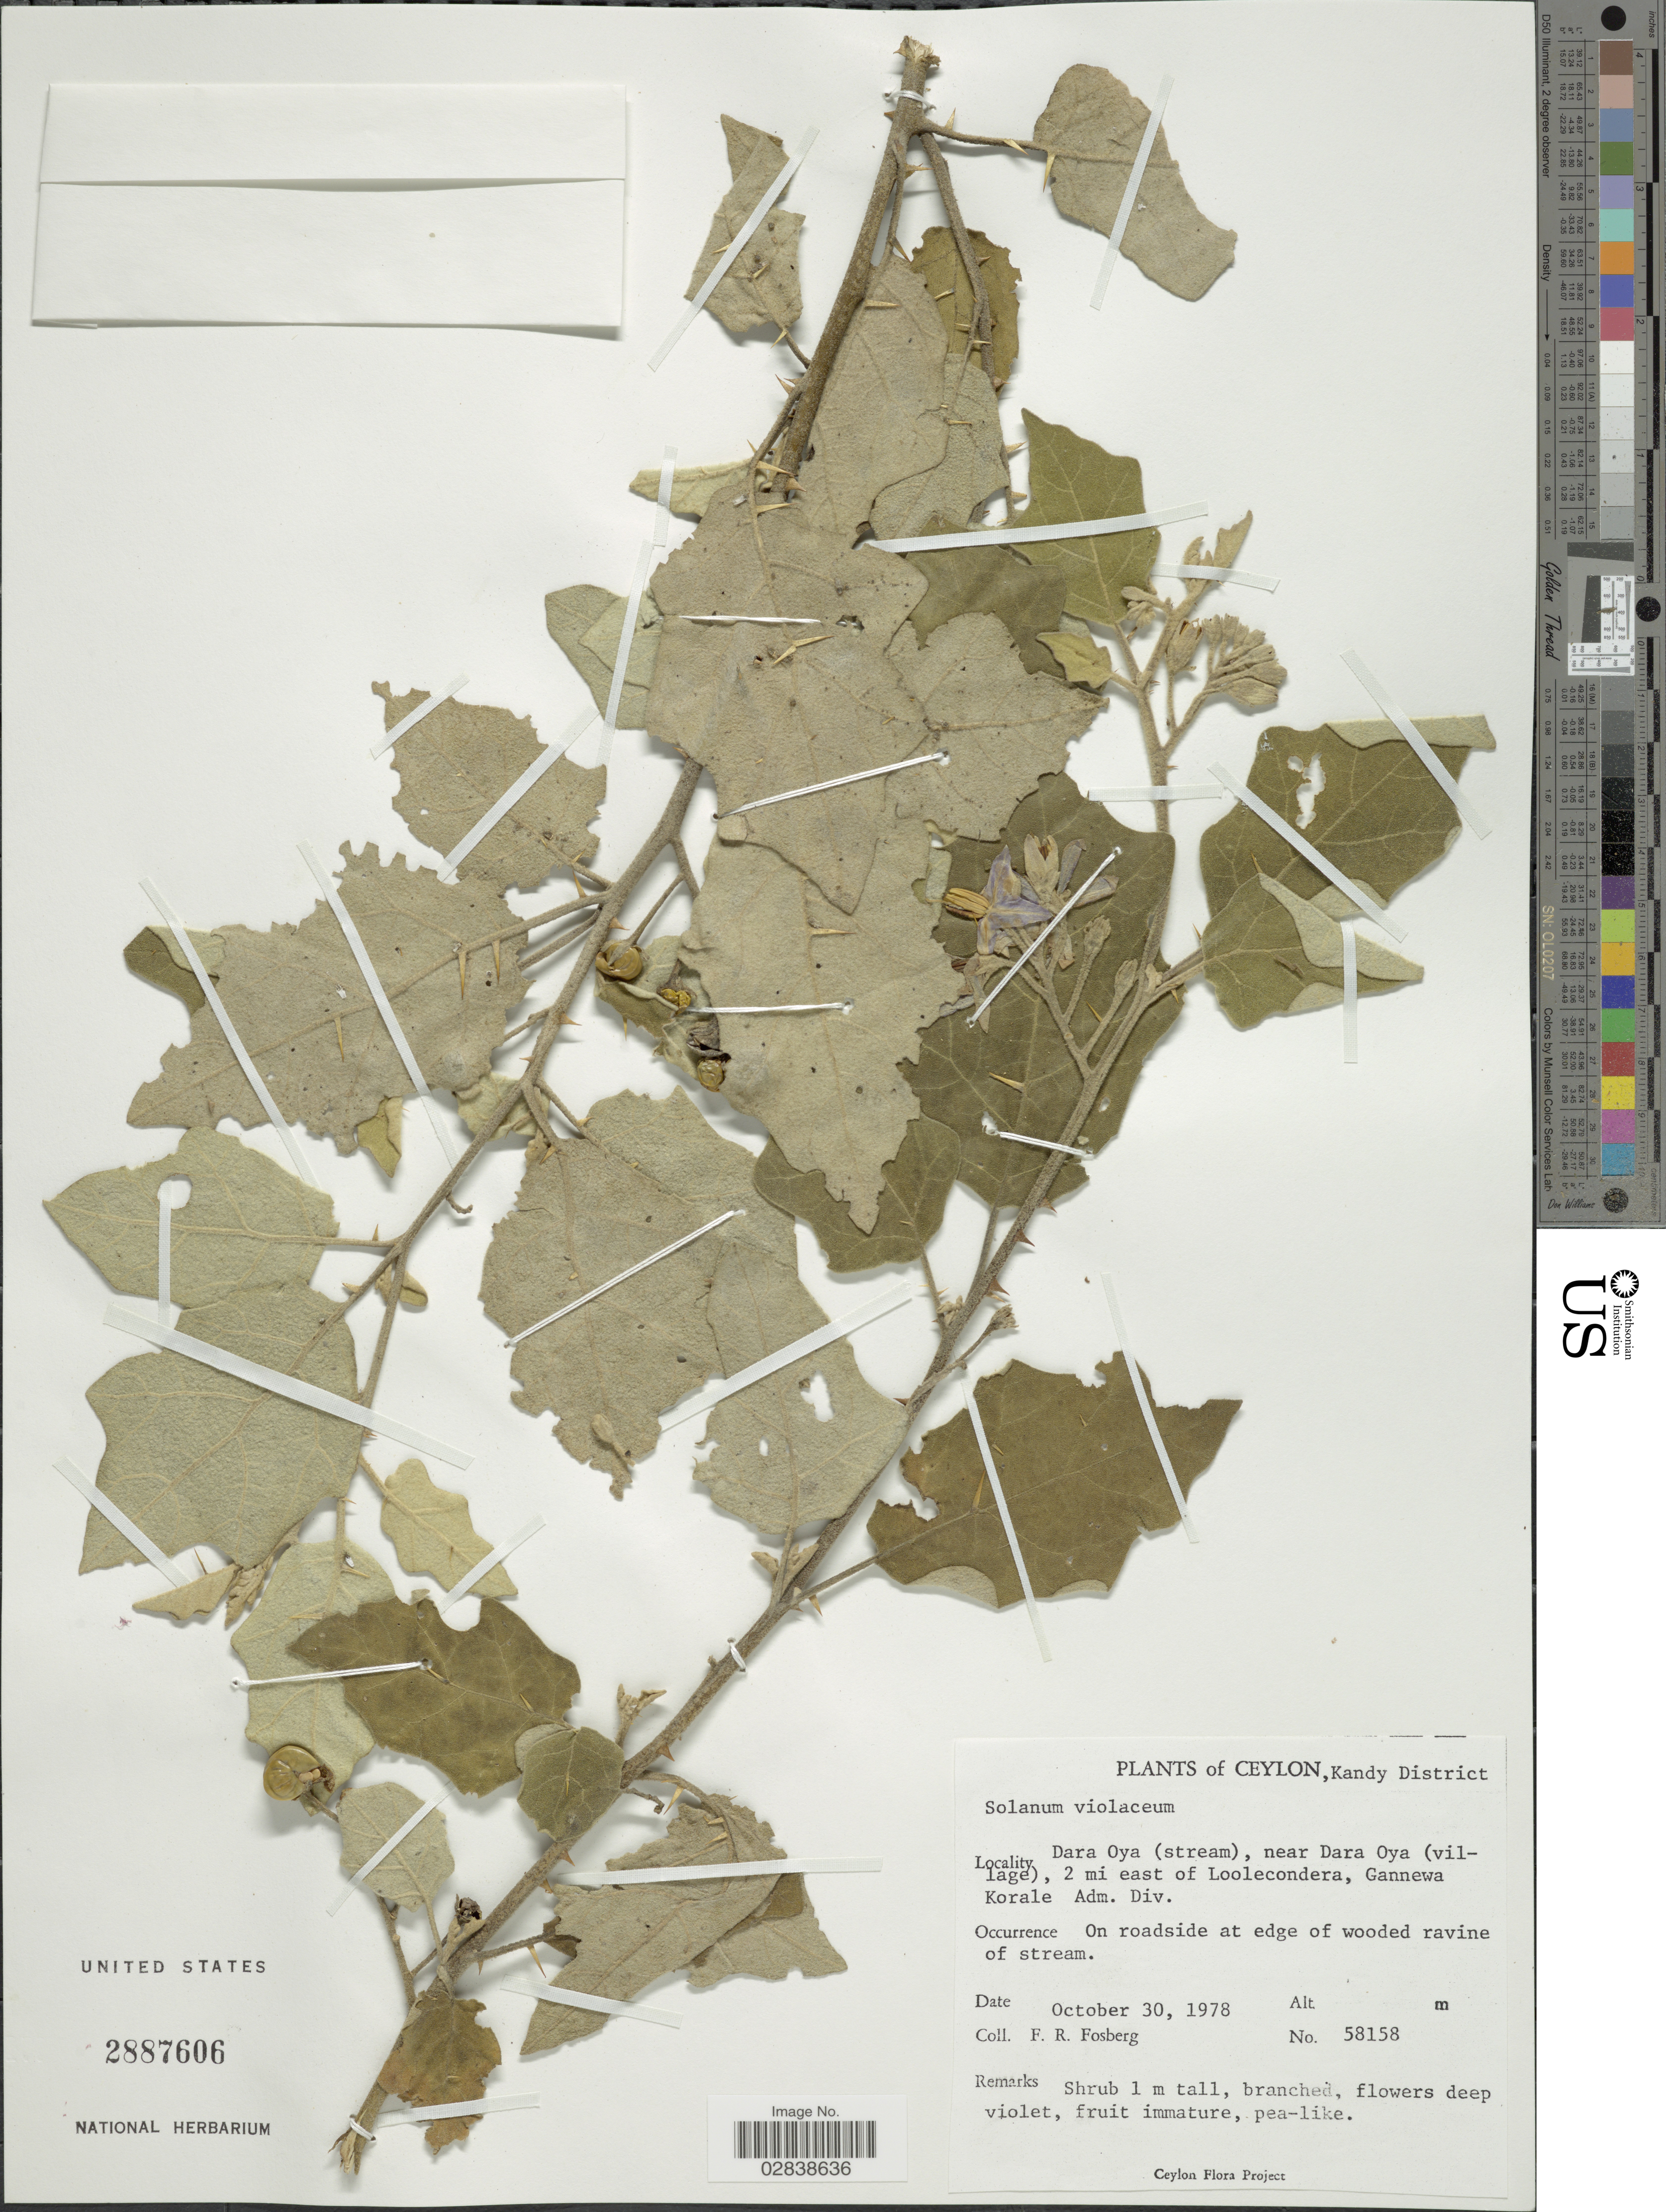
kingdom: Plantae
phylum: Tracheophyta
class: Magnoliopsida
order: Solanales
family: Solanaceae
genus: Solanum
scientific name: Solanum violaceum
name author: Ortega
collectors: F. R. Fosberg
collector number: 58158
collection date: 1978-10-30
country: Sri Lanka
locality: Ceylon. Kandy District. Dara Oya (stream), near Dara Oya (village), 2 mi east of Loolecondera, Gannewa Korale Adm. Div.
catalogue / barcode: US 2887606